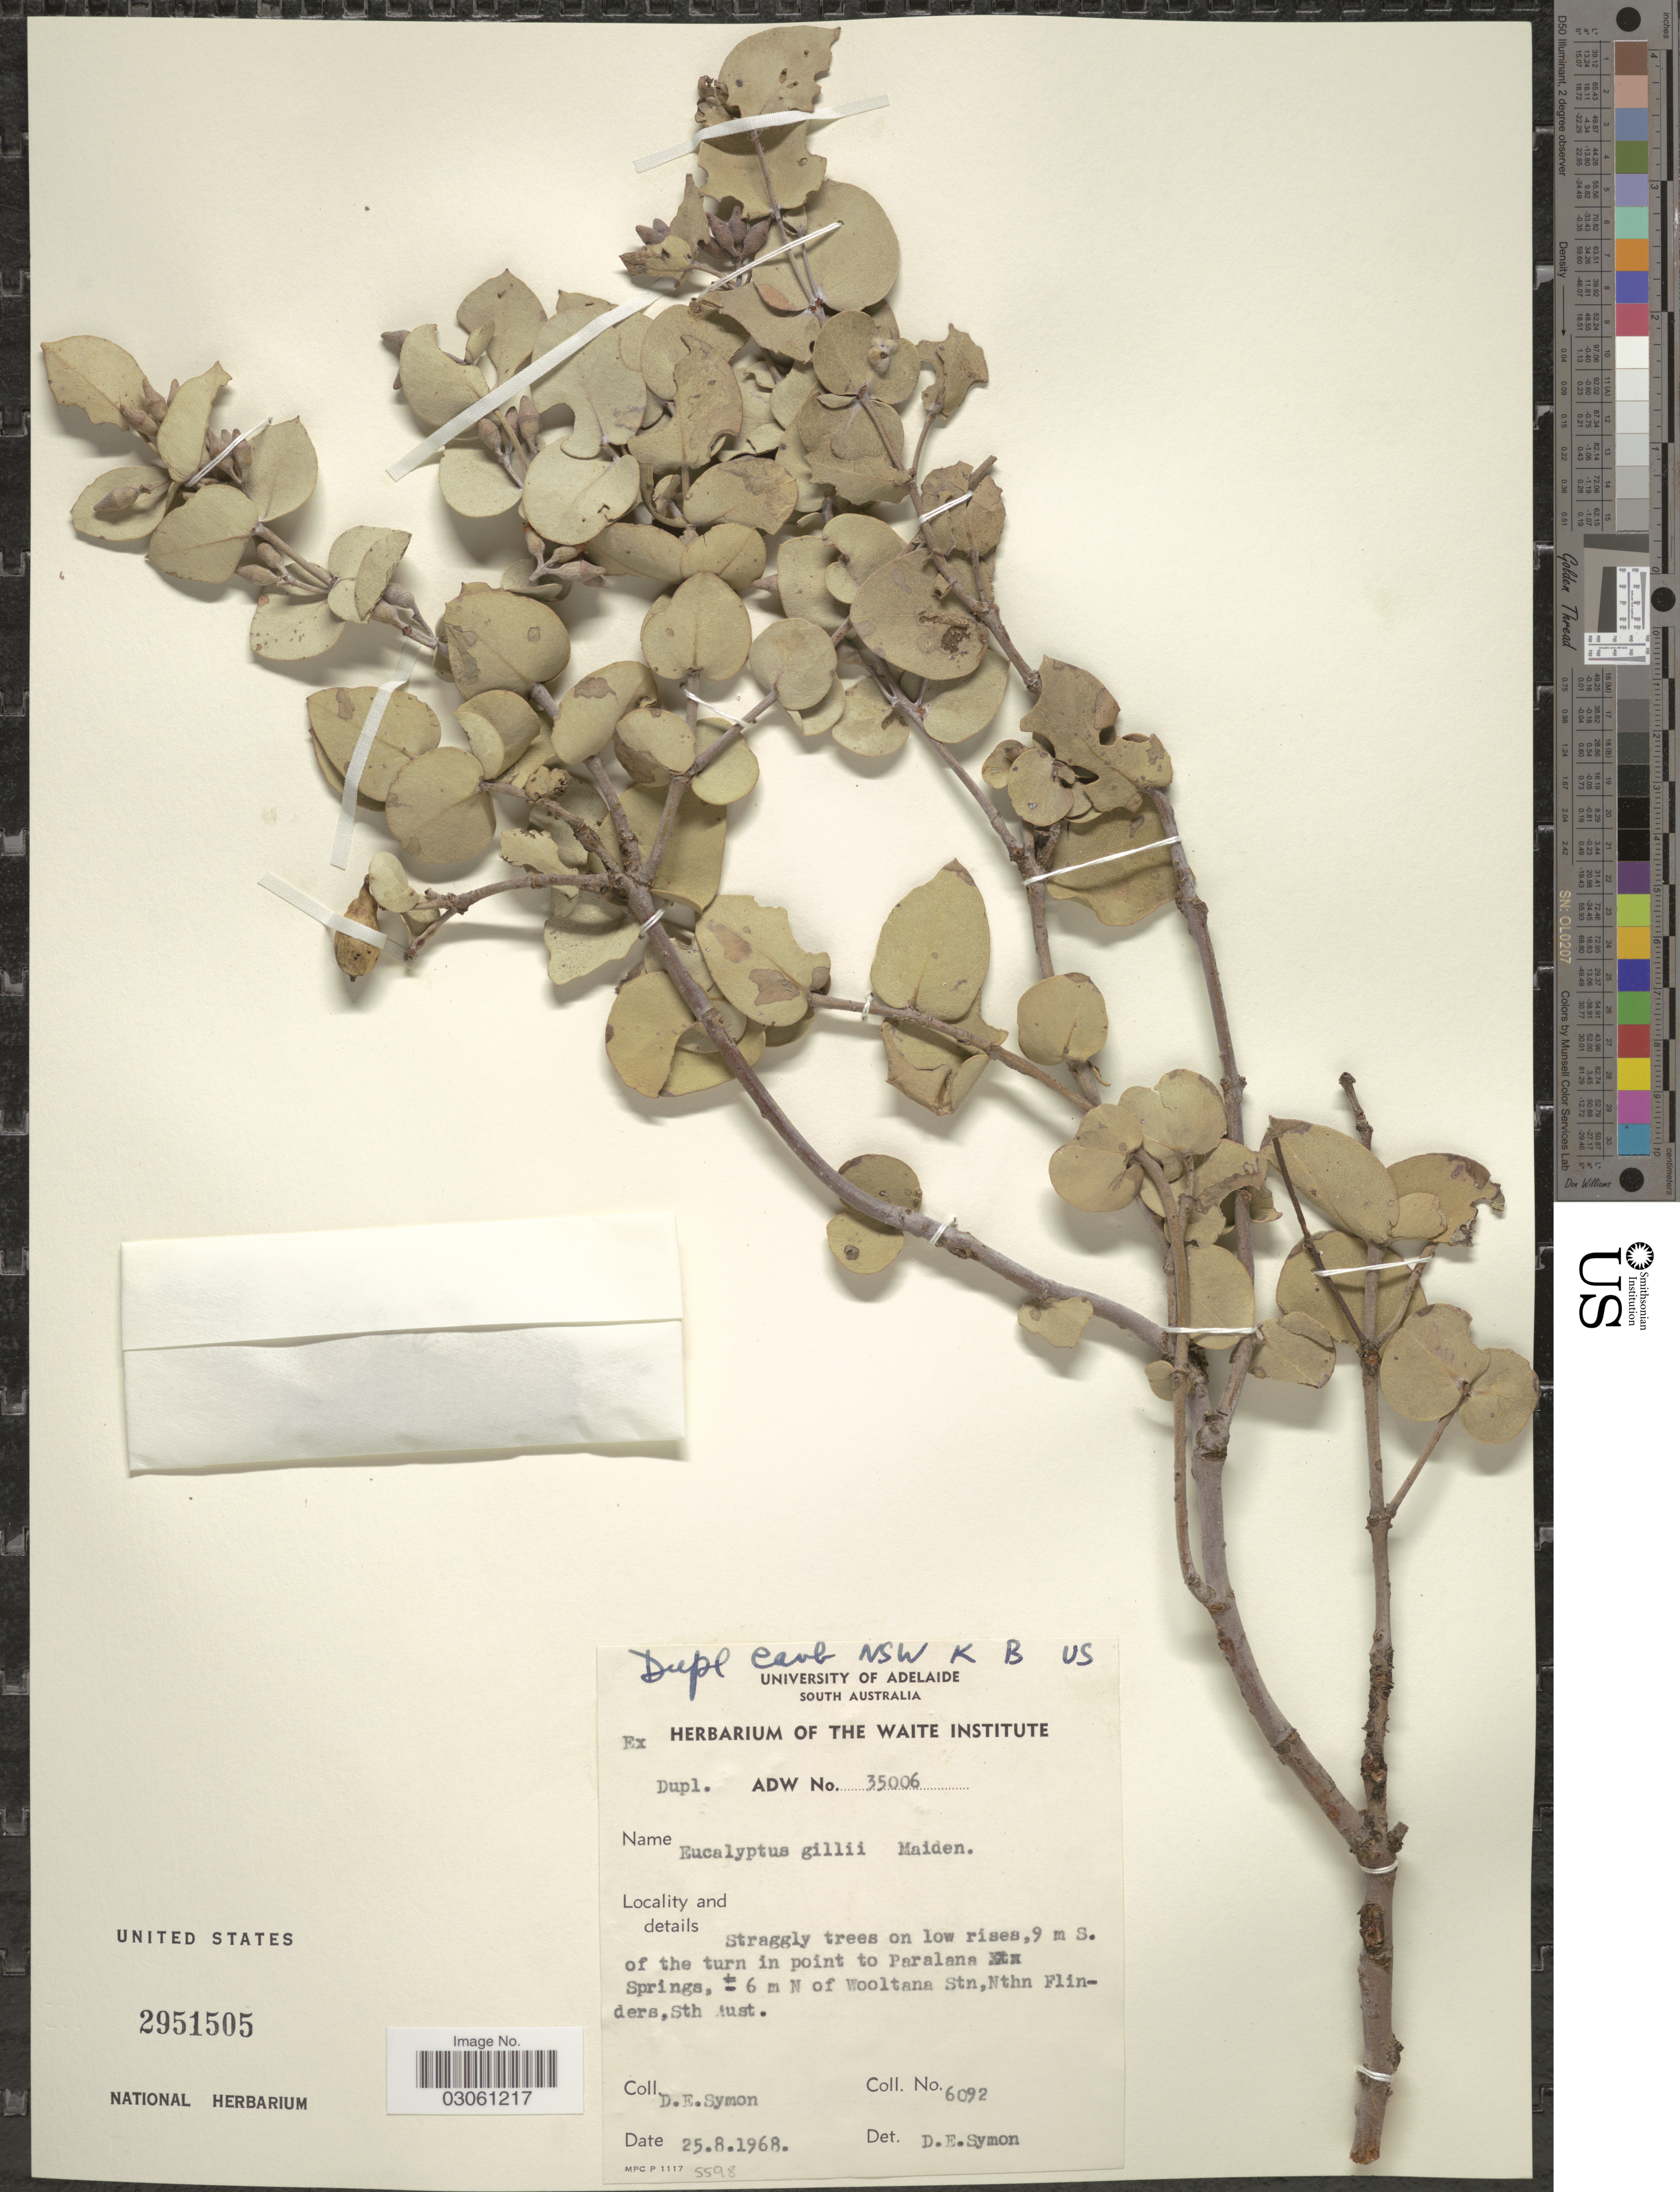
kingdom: Plantae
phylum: Tracheophyta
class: Magnoliopsida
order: Myrtales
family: Myrtaceae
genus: Eucalyptus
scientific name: Eucalyptus gillii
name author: Maiden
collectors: D. Symon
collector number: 6092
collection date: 1968-08-25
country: Australia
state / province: South Australia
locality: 9 m S. of the turn in point to Paralana Springs. ± 6 m N of Wooltana Stn, Nthn Flinders, Sth Aust.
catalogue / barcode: US 2951505